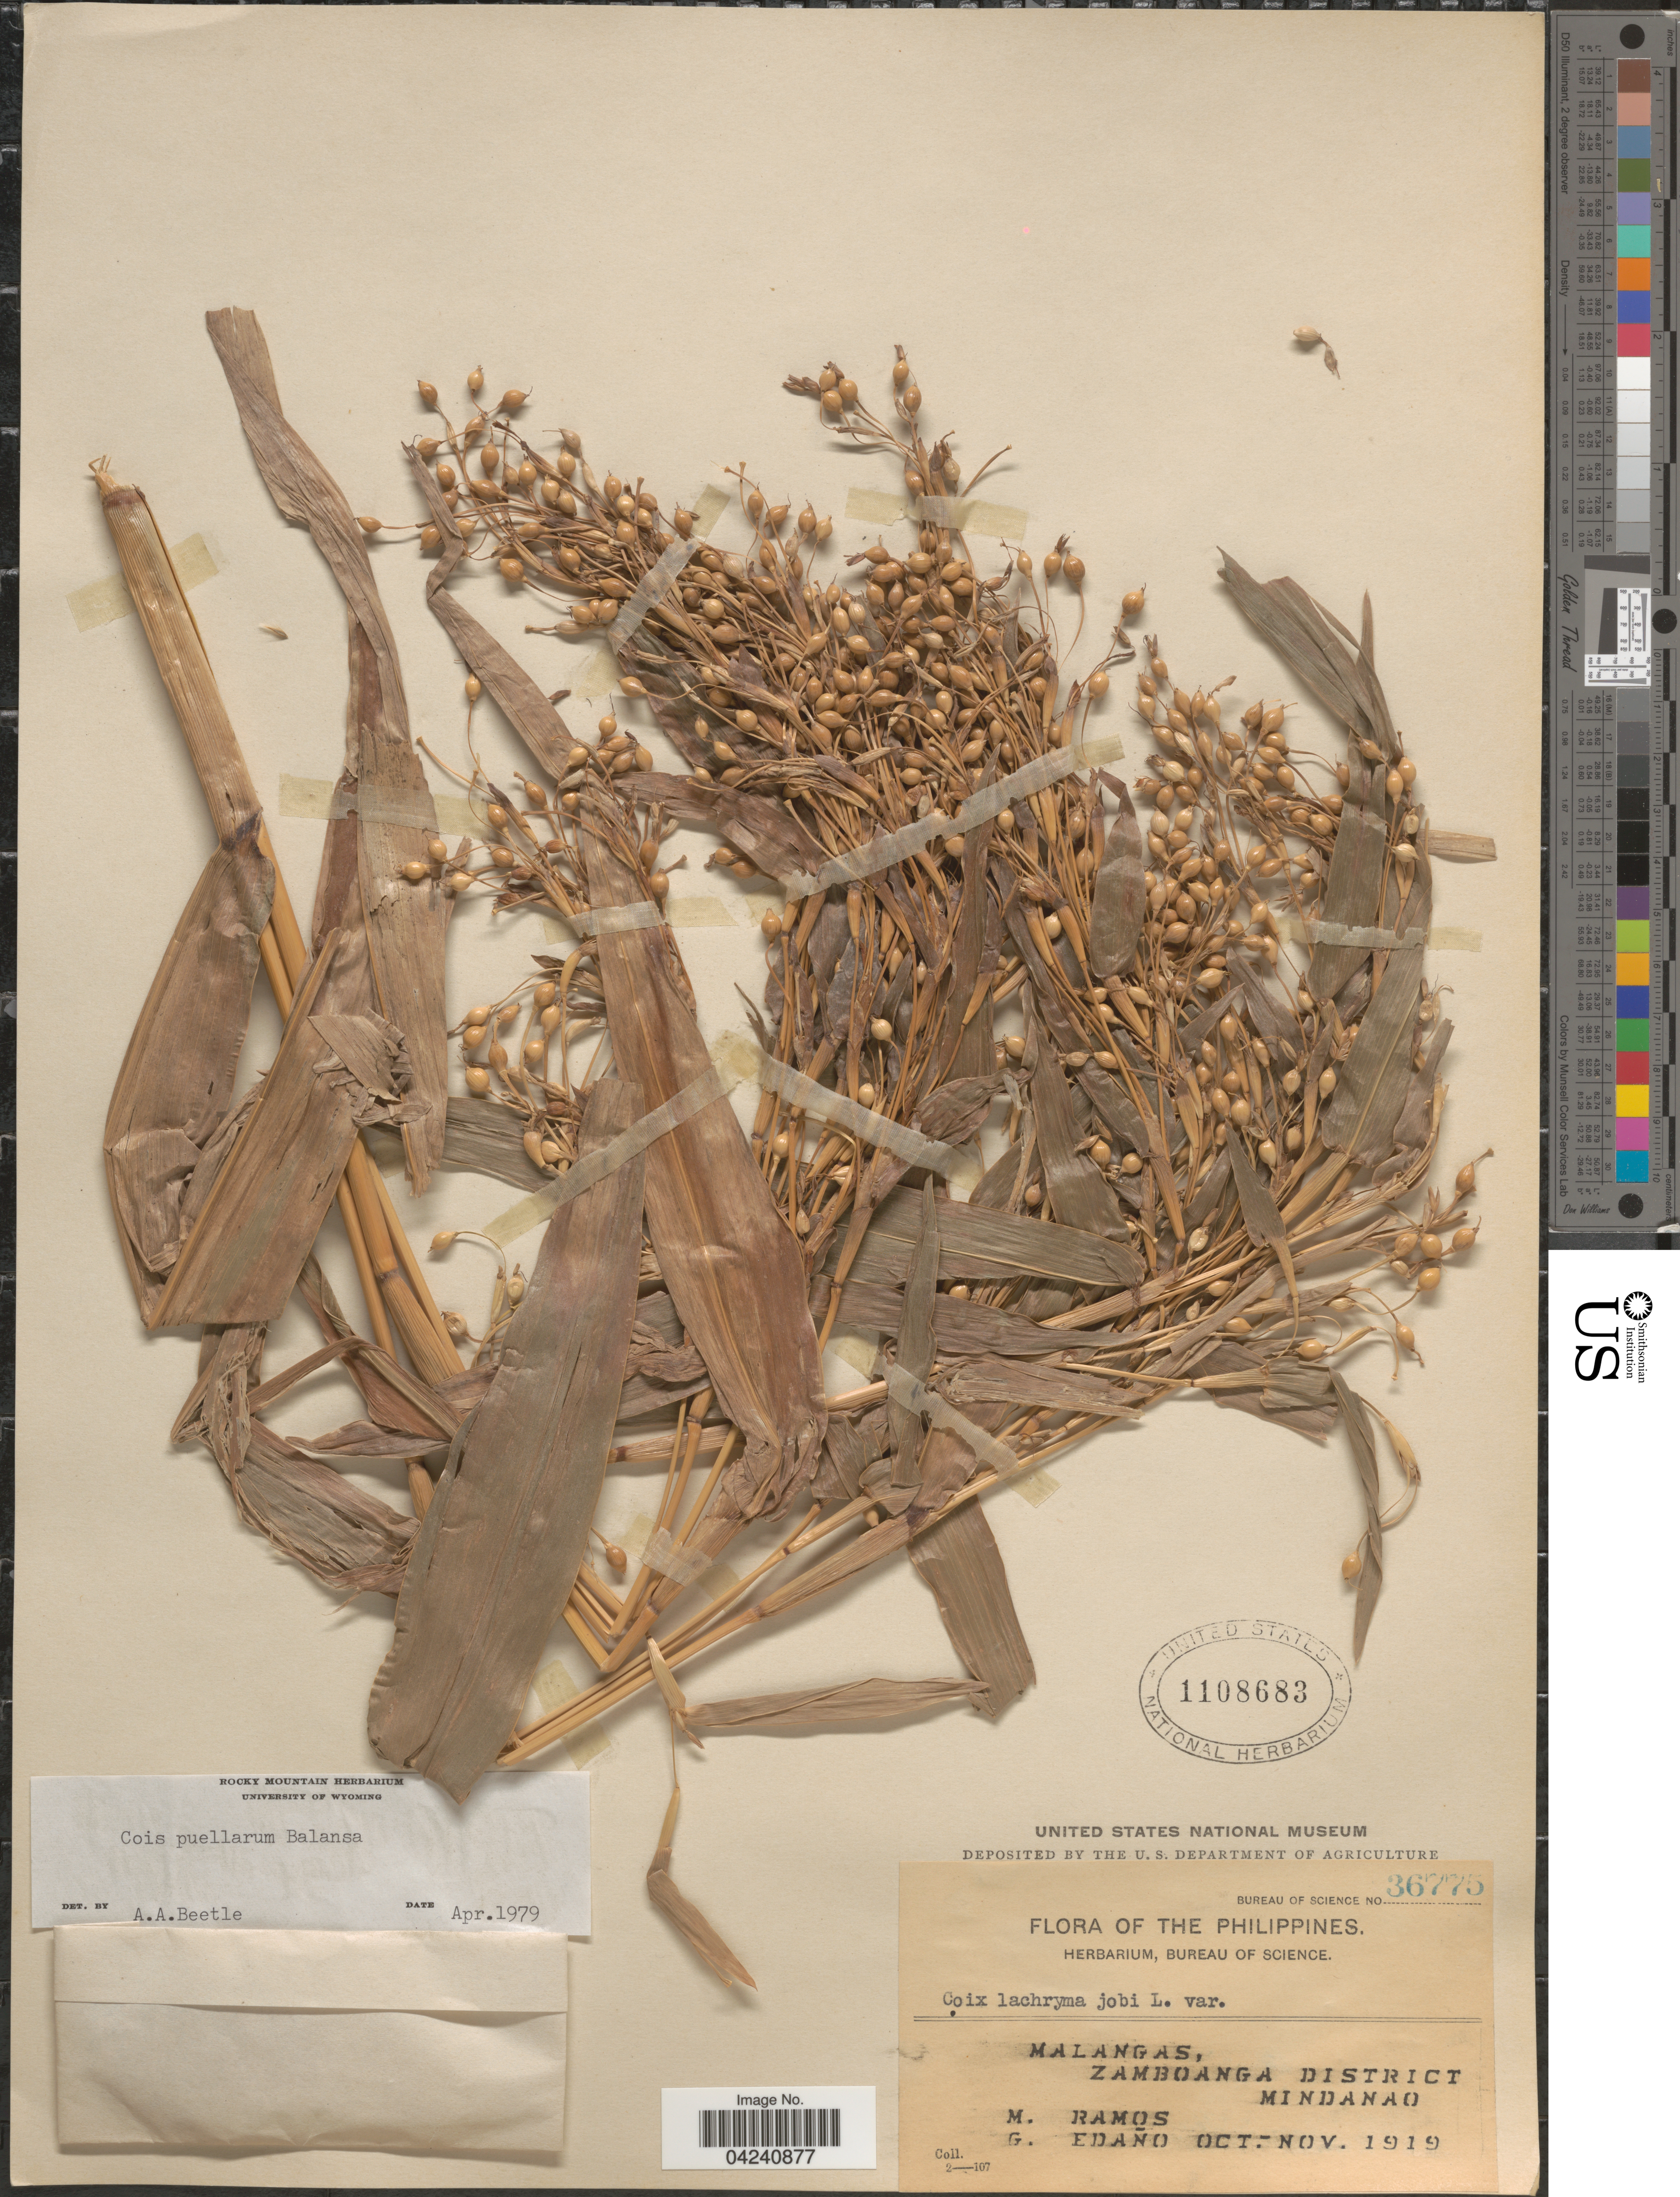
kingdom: Plantae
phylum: Tracheophyta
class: Liliopsida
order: Poales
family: Poaceae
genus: Coix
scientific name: Coix lacryma-jobi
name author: L.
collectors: M. Ramos & G. Edaño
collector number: Bureau of Science 36775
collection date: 1919-10/1919-11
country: Philippines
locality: Malangas, Zamboanga District. Mindanao.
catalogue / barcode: US 1108683